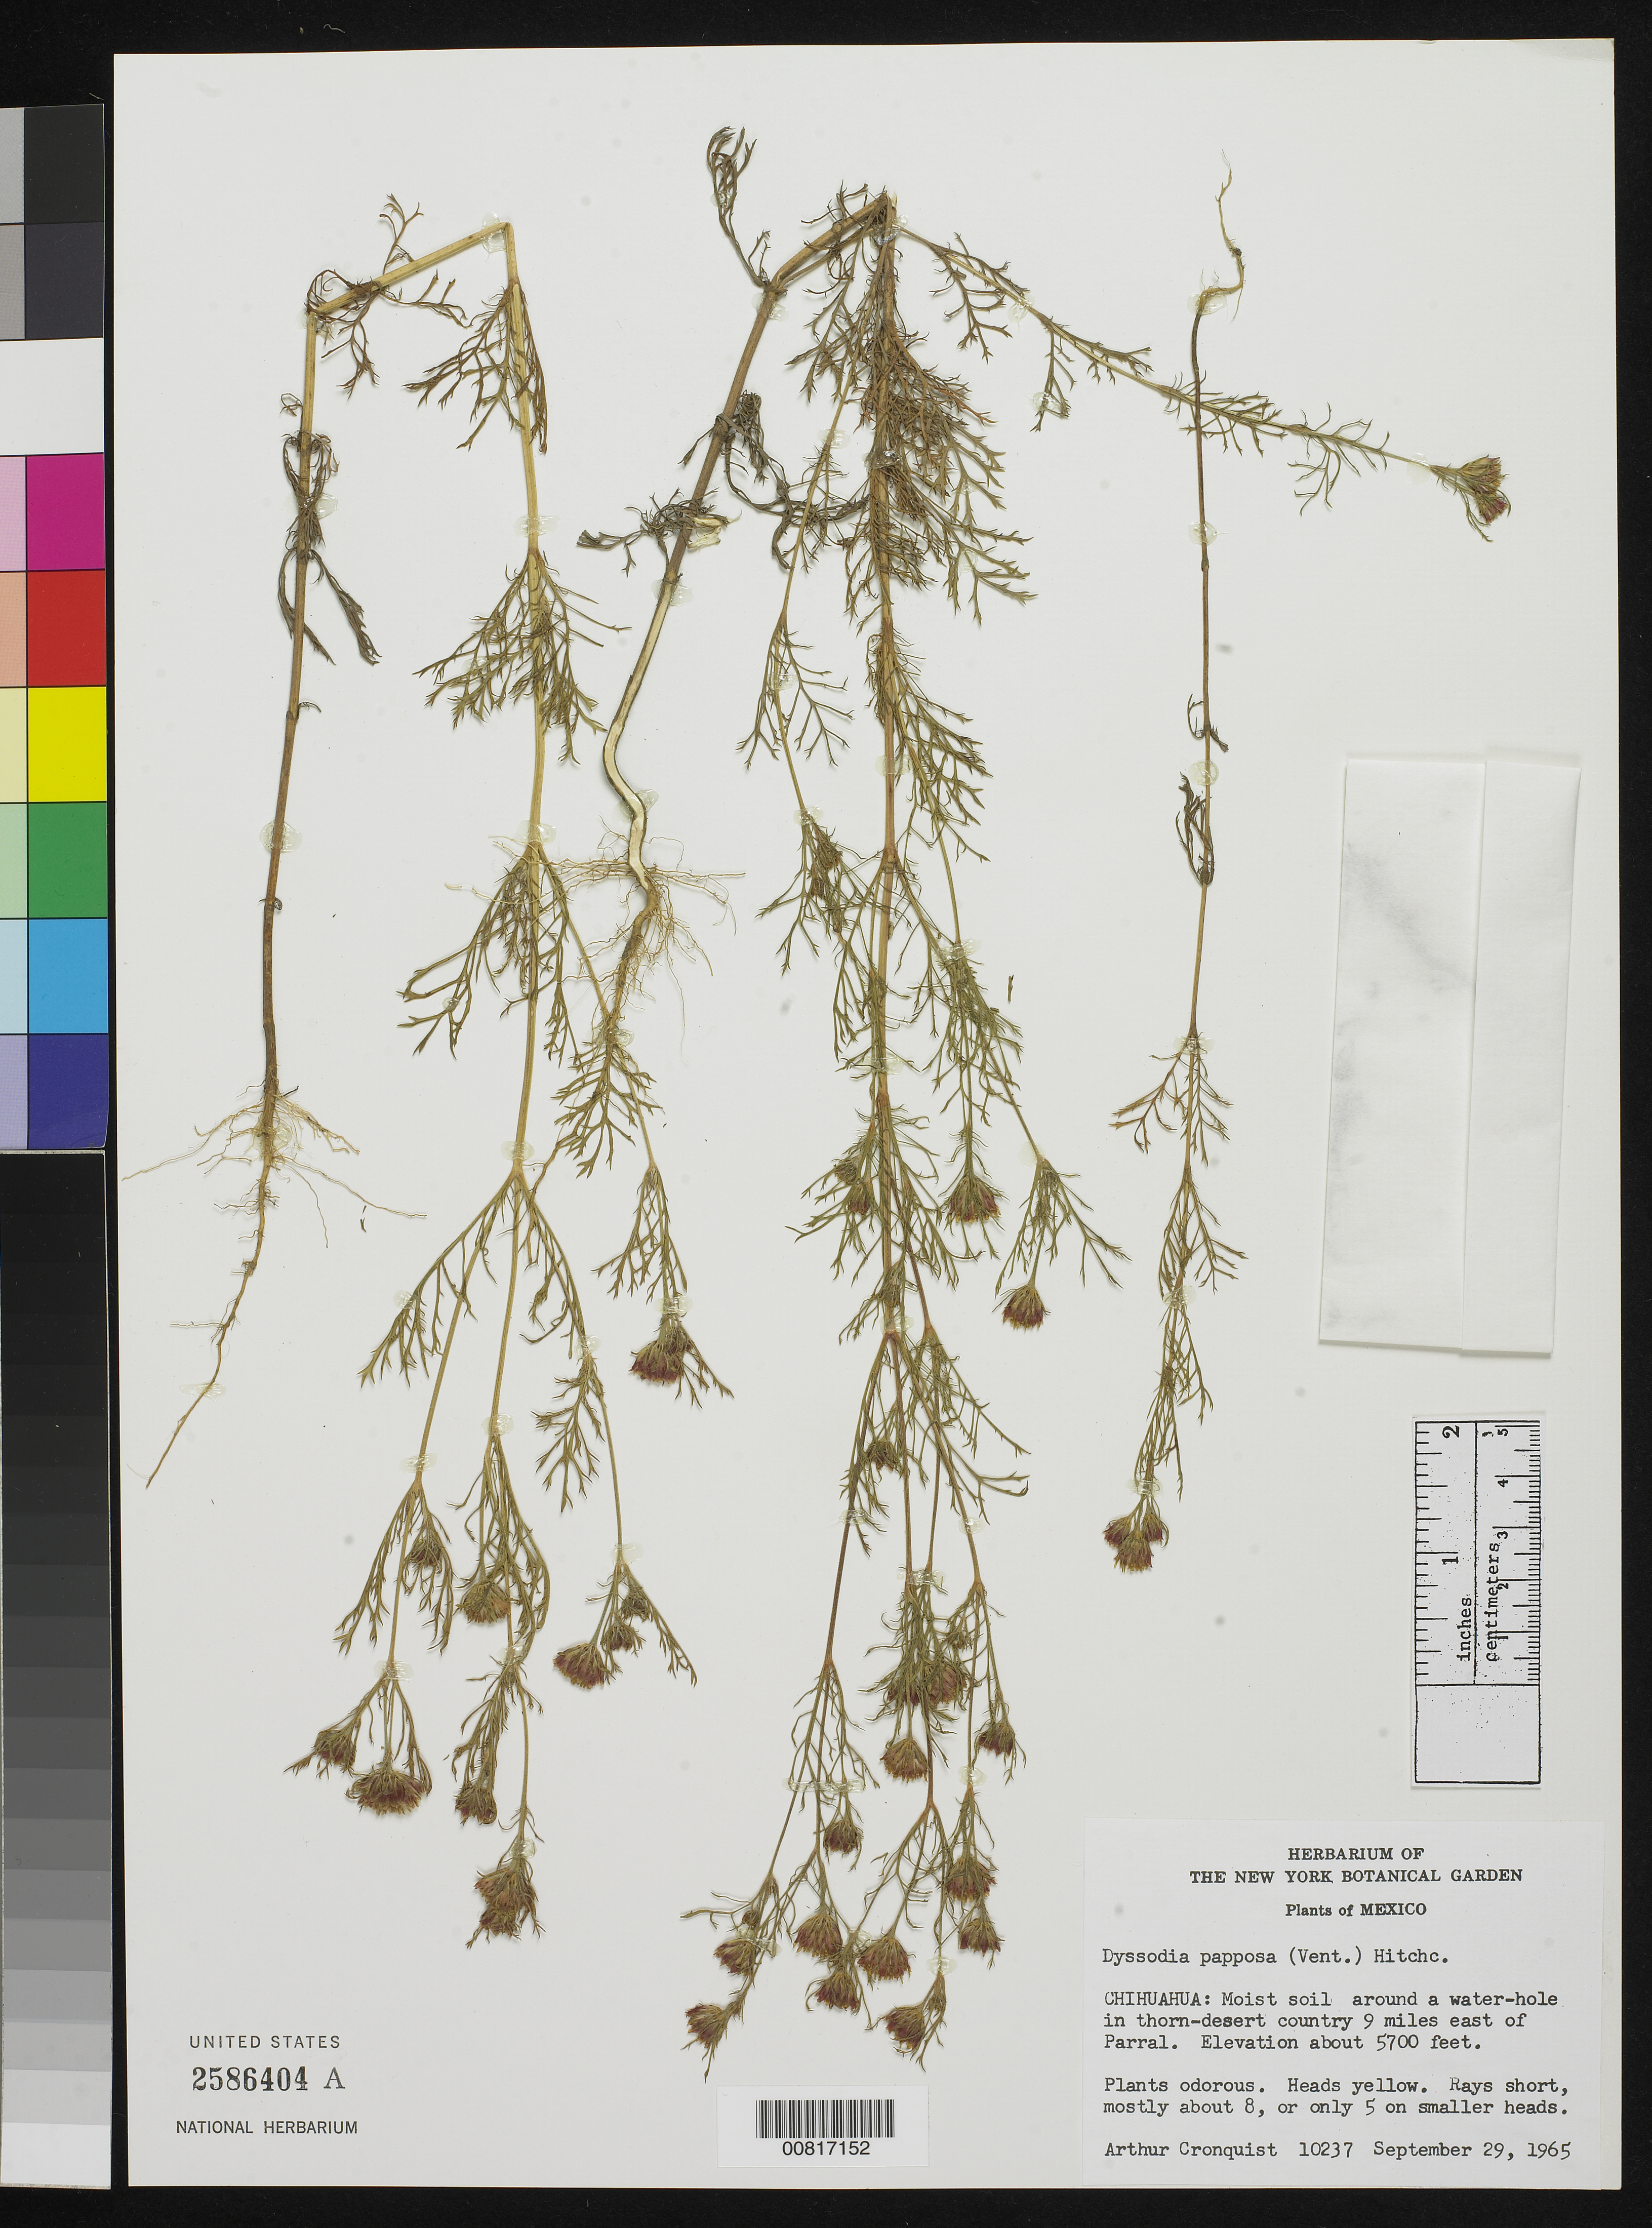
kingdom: Plantae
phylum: Tracheophyta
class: Magnoliopsida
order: Asterales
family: Asteraceae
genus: Dyssodia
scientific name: Dyssodia papposa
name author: (Vent.) Hitchc.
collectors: A. J. Cronquist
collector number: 10237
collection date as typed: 29 Sep 1965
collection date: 1965-09-29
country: Mexico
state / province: Chihuahua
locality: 9 miles east of Parral, Chihuahua.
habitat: Moist soil around water-hole in thorn-desert country.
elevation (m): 1737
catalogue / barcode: US 2586404A